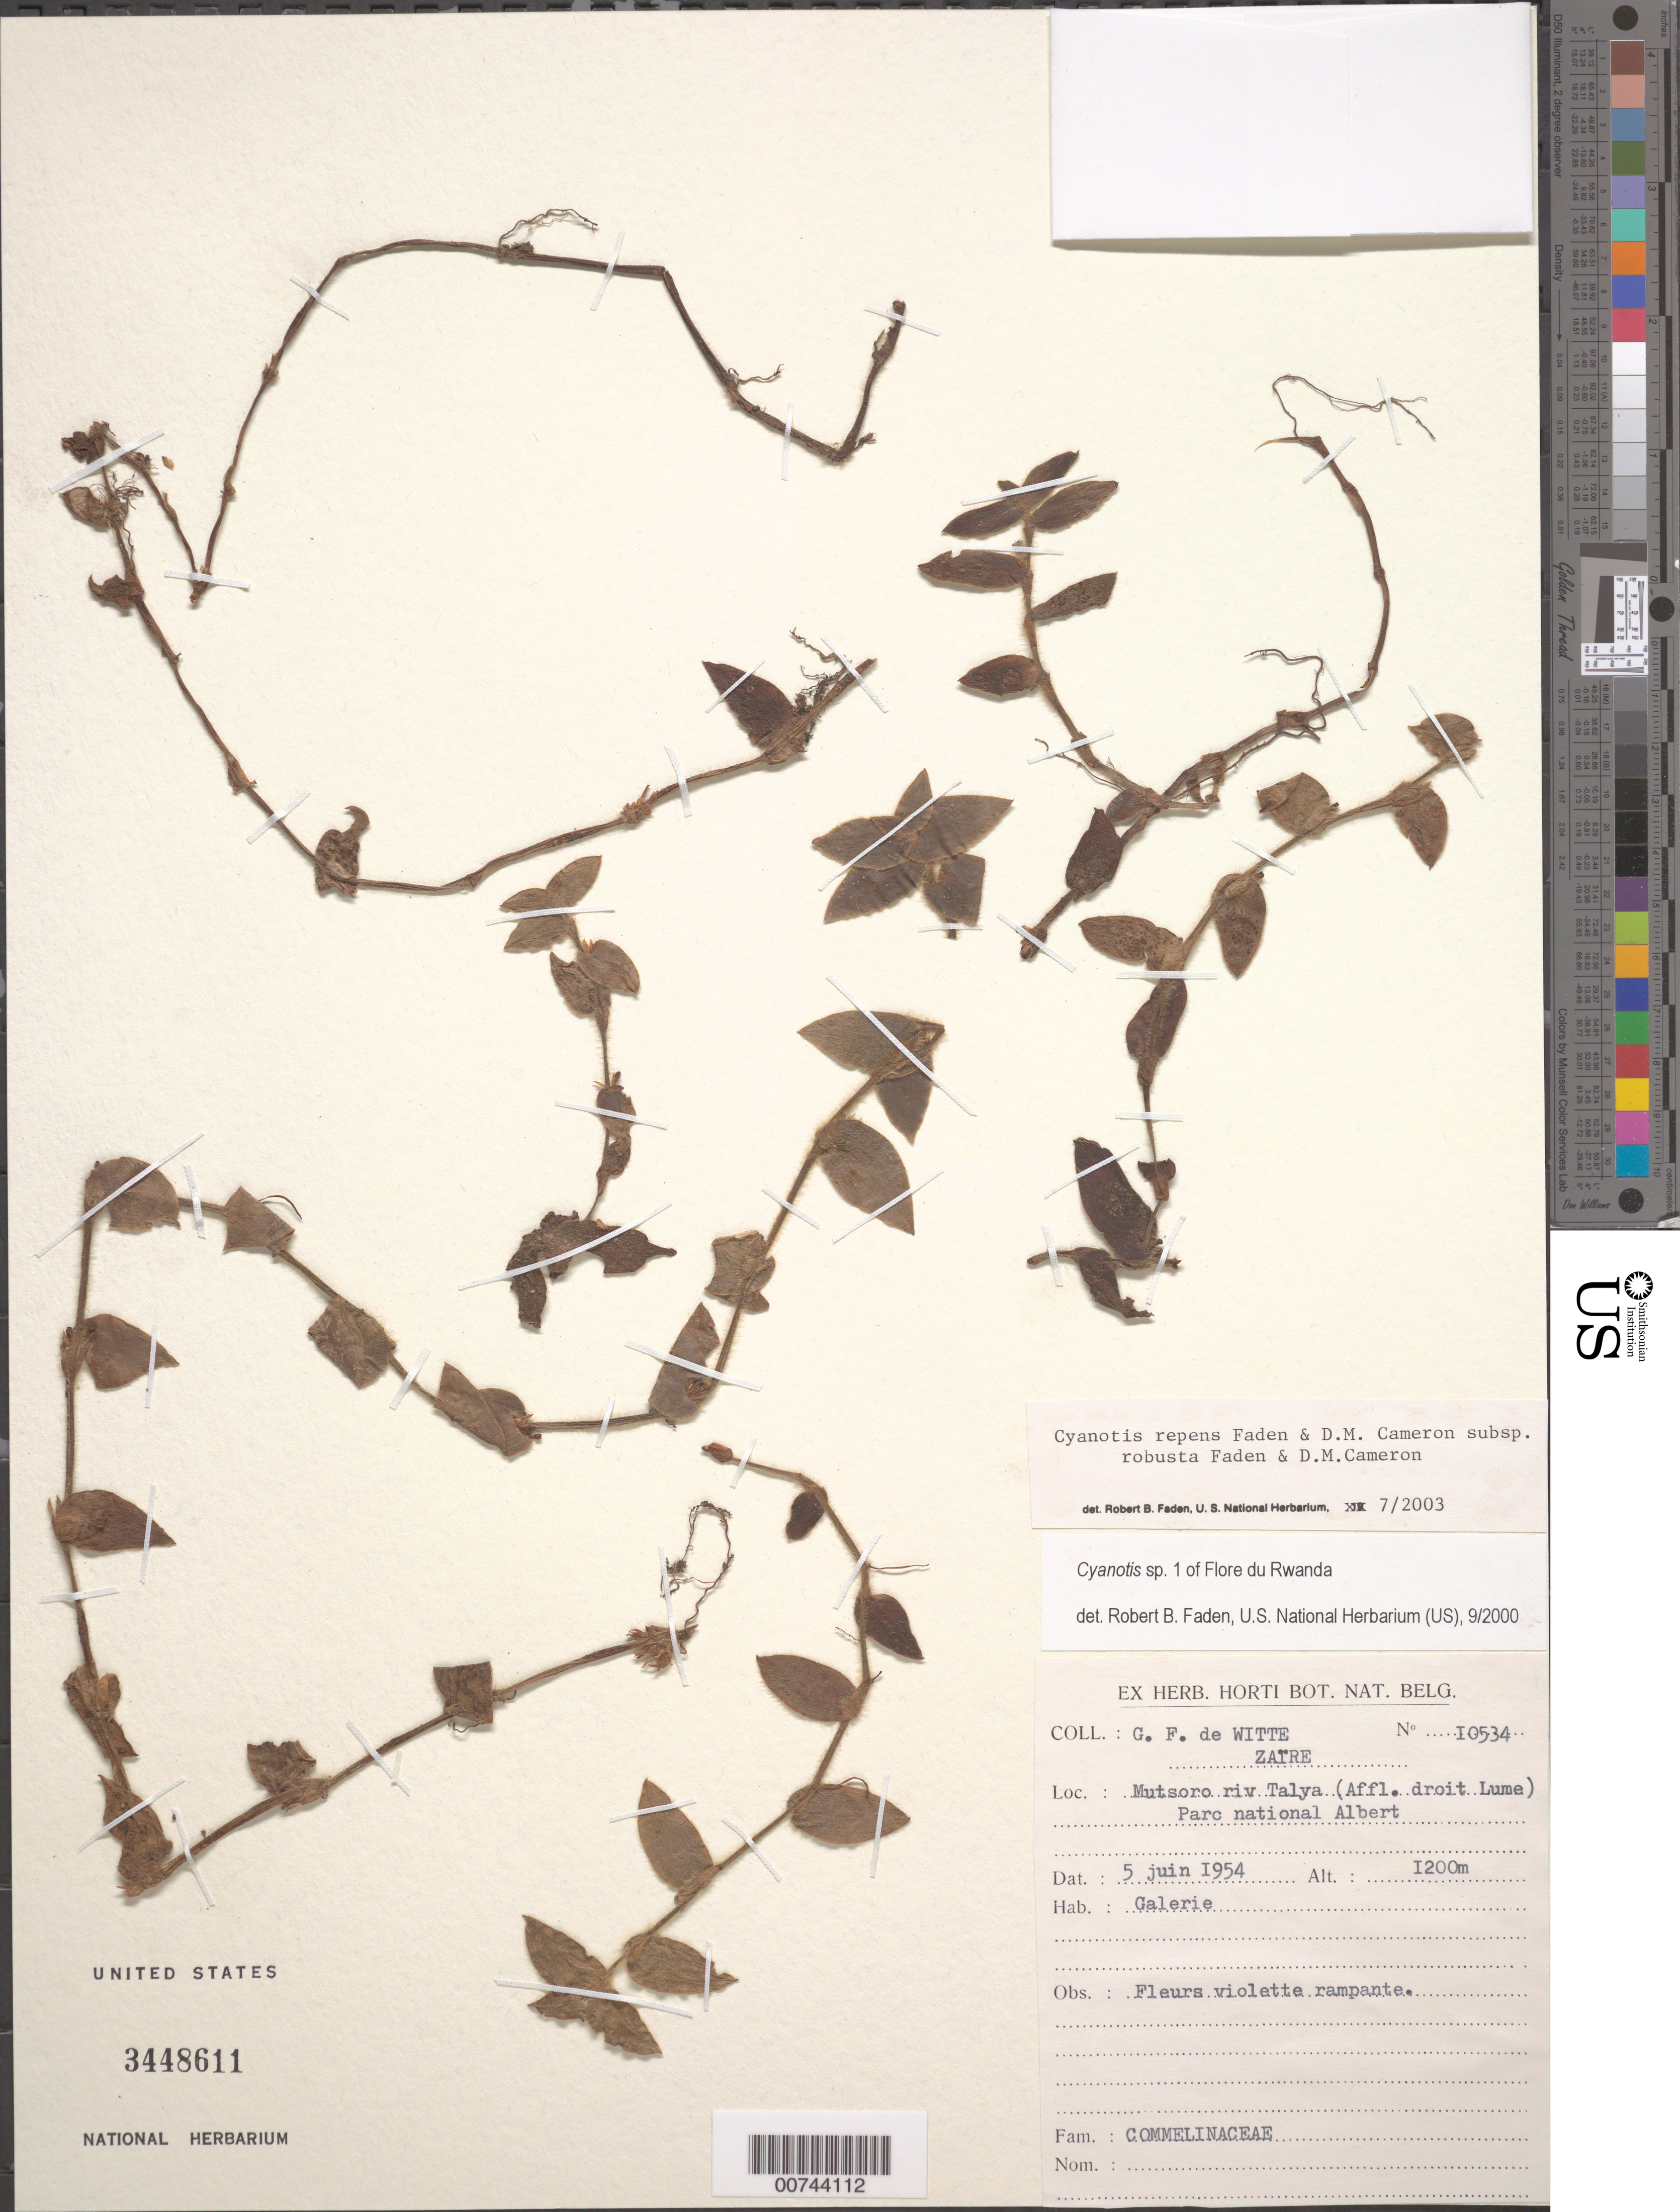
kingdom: Plantae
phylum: Tracheophyta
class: Liliopsida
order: Commelinales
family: Commelinaceae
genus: Cyanotis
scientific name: Cyanotis repens subsp. robusta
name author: Faden & D.M. Cameron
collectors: G. F. Witte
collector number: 10534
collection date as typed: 05 Jun 1954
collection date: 1954-06-05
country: Congo, Democratic Republic of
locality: Mutsoro riv Talya Parc National Albert.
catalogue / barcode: US 3448611